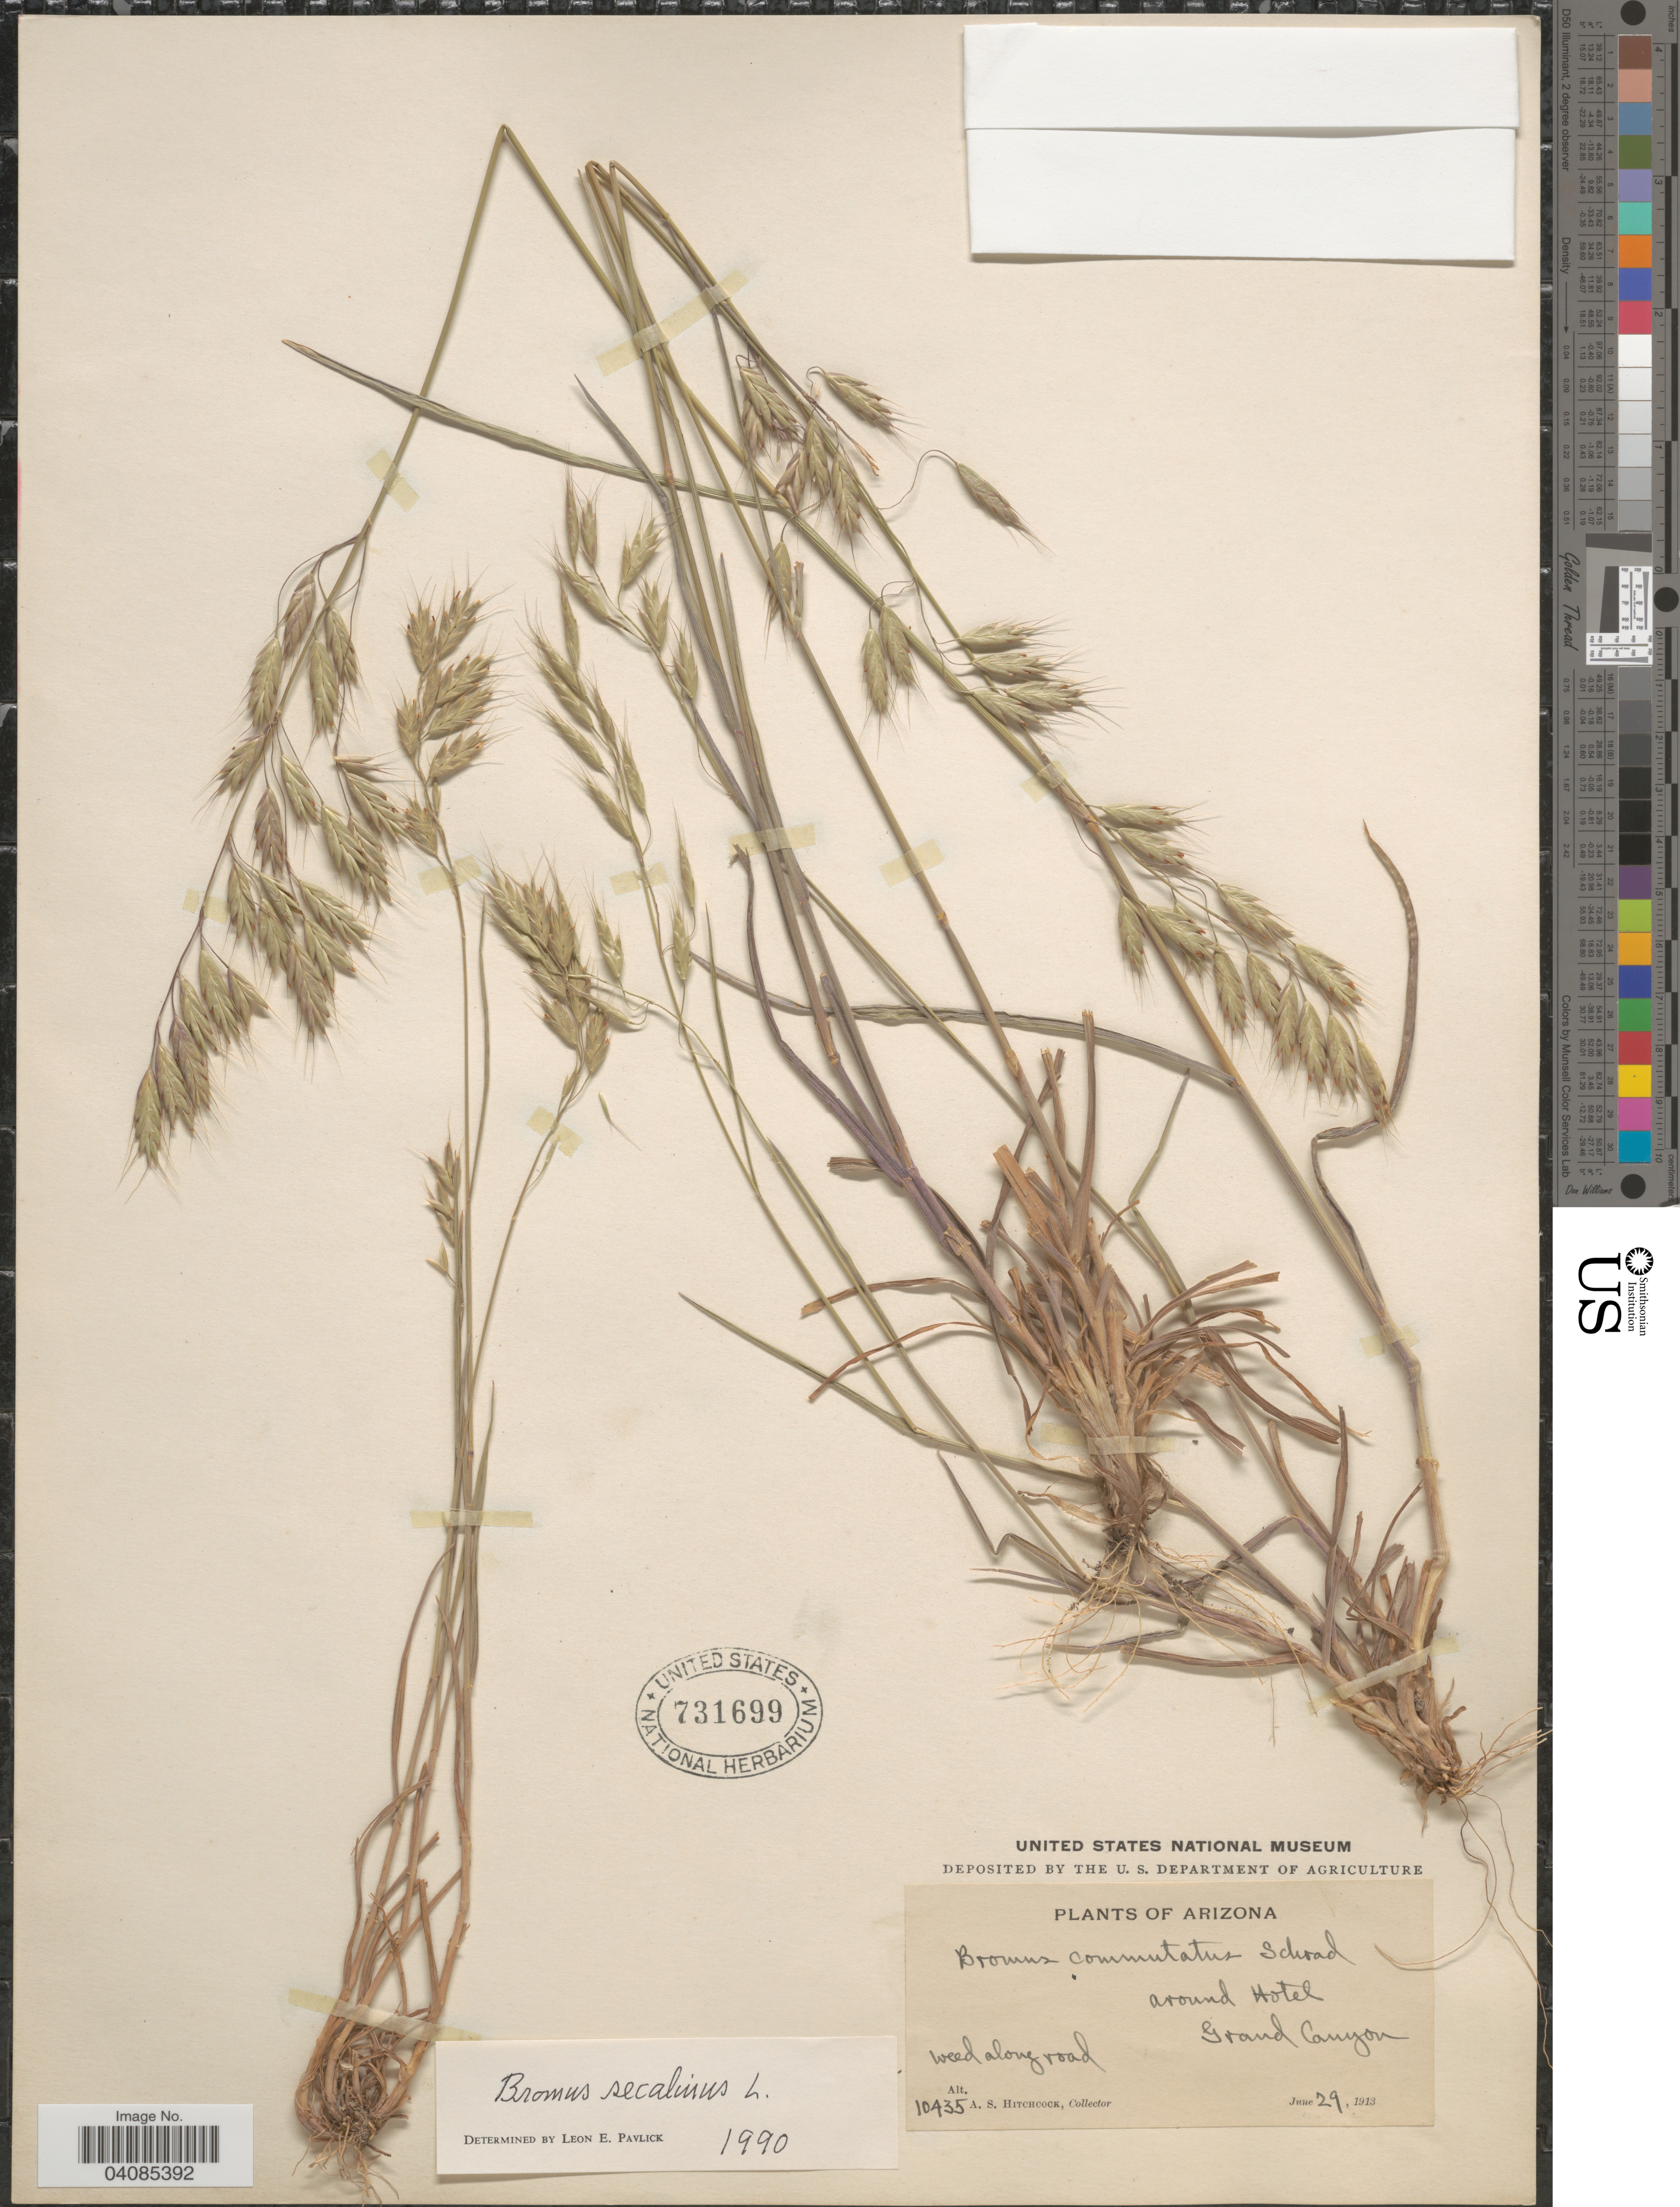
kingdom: Plantae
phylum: Tracheophyta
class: Liliopsida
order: Poales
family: Poaceae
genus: Bromus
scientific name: Bromus secalinus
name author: L.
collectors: A. S. Hitchcock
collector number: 10435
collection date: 1913-06-29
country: United States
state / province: Arizona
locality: Around Hotel, Grand Canyon.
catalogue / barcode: US 731699